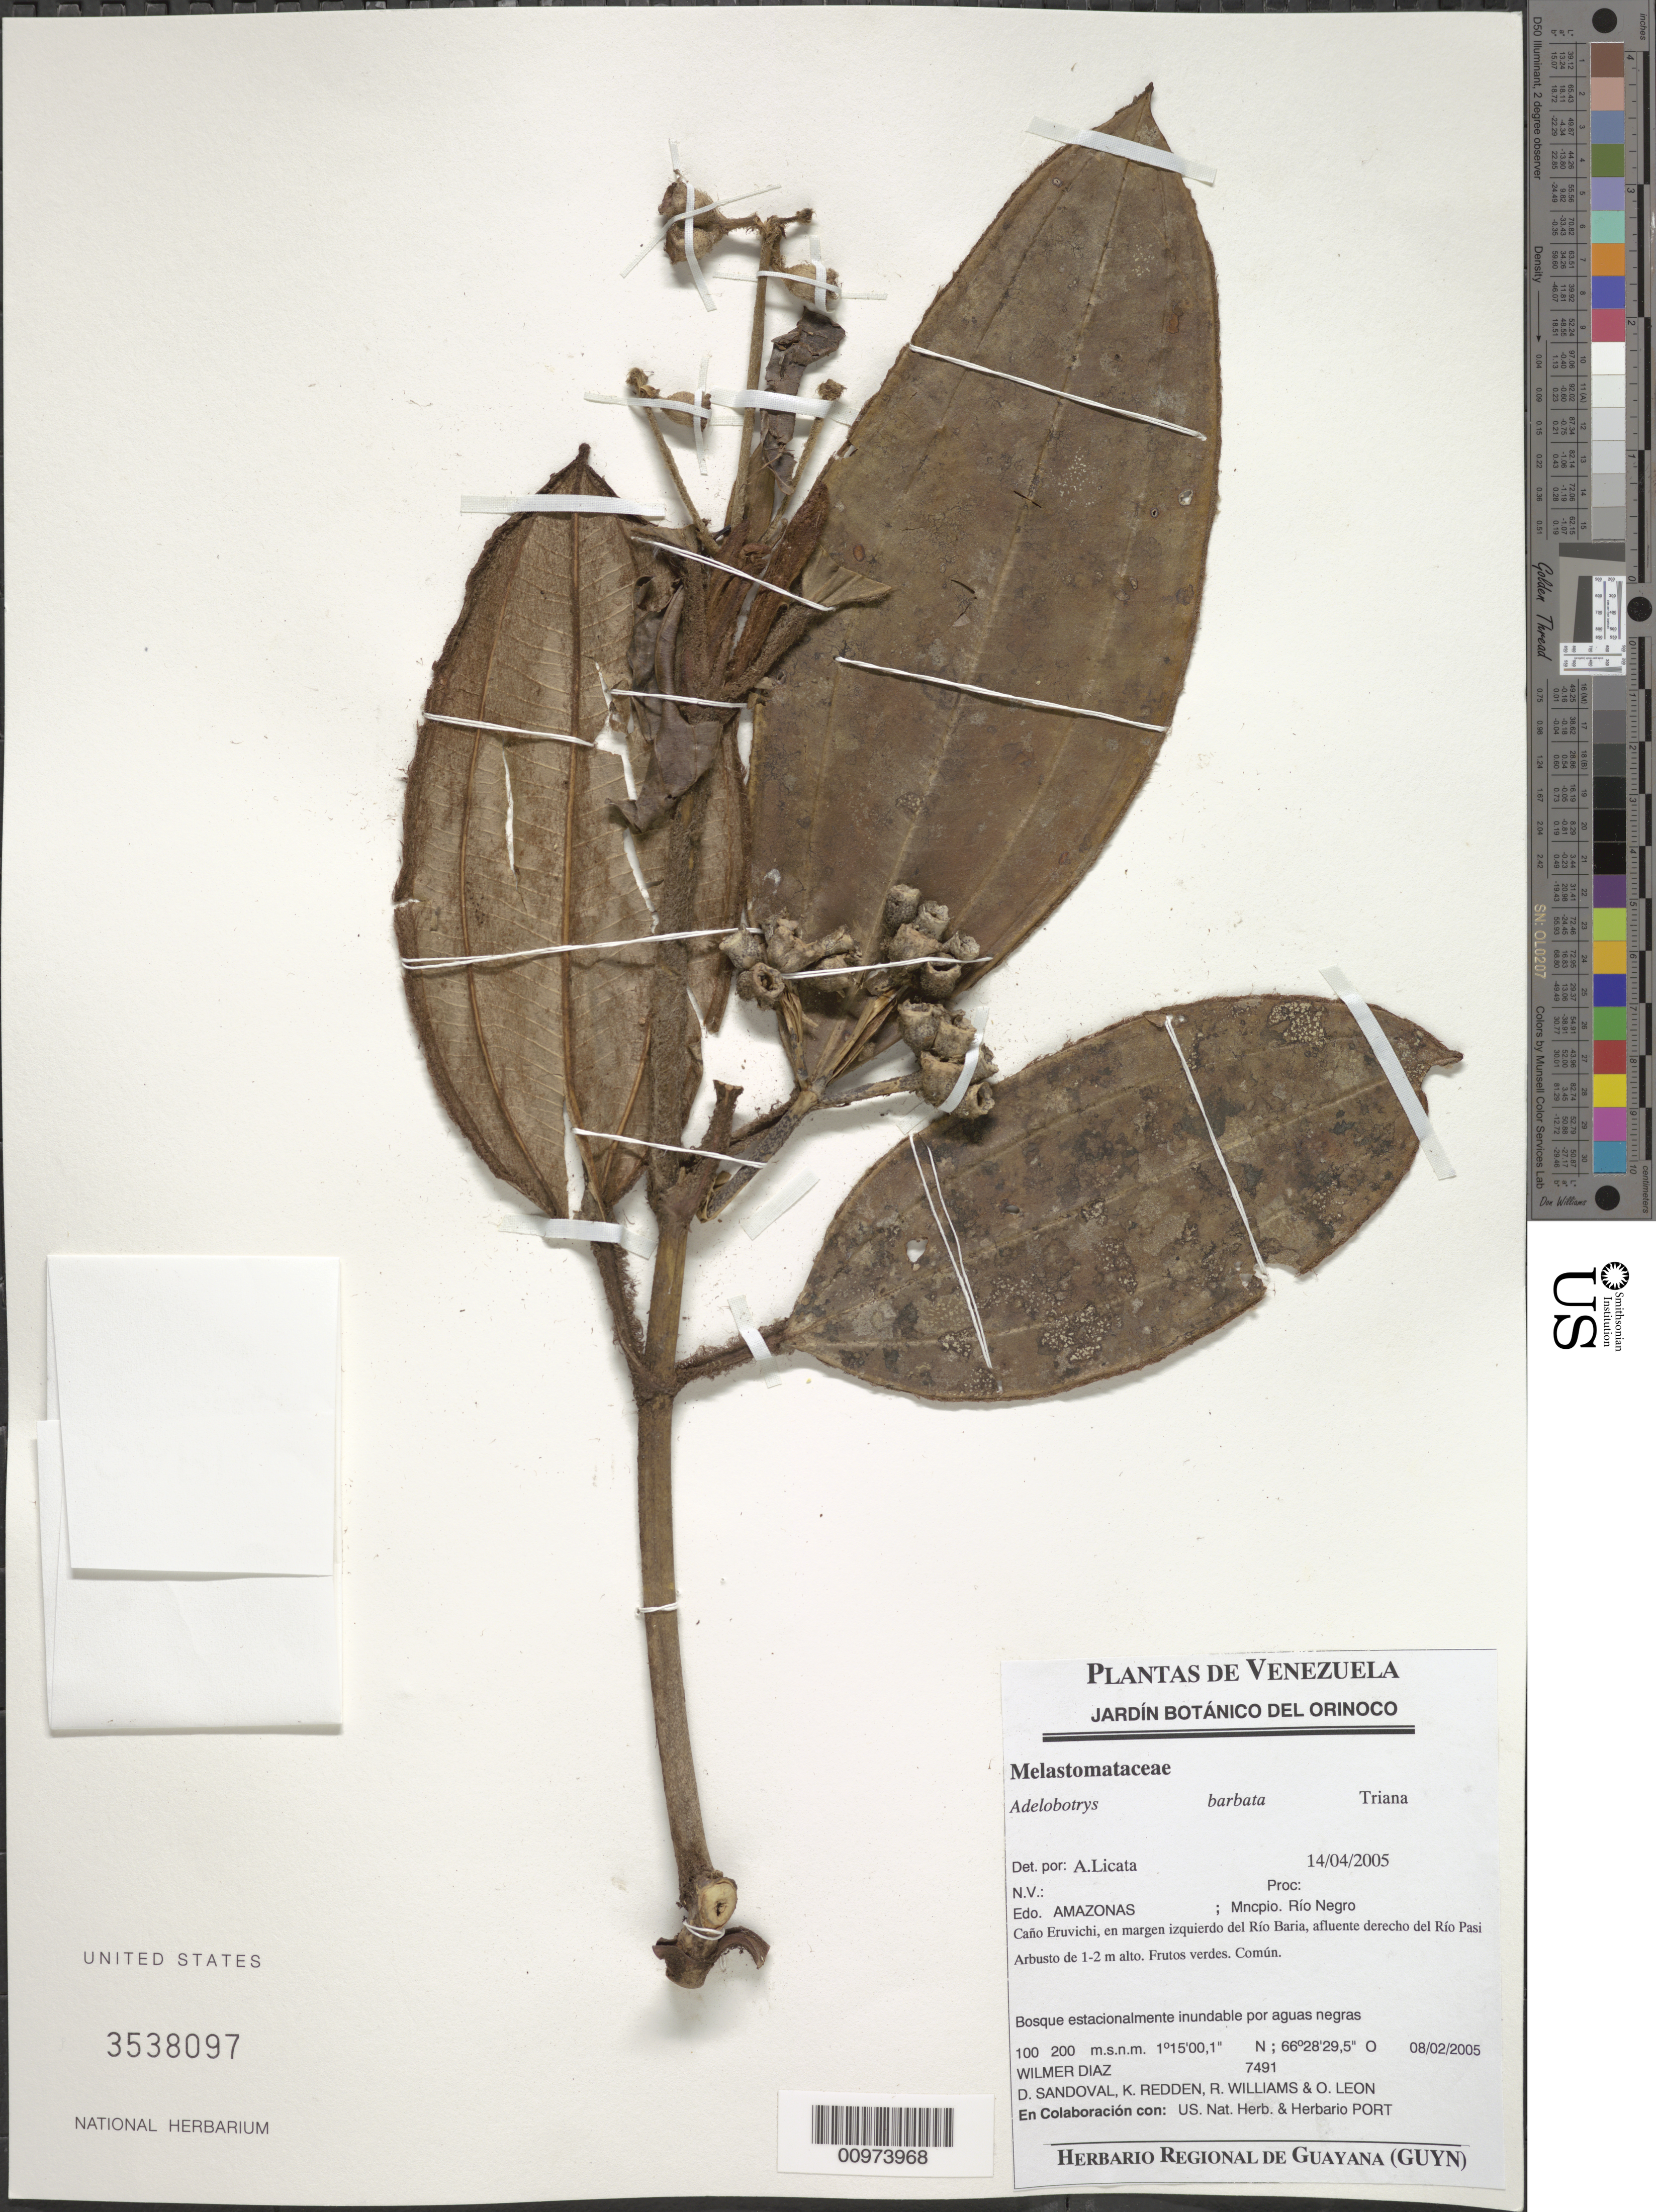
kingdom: Plantae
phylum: Tracheophyta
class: Magnoliopsida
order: Myrtales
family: Melastomataceae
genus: Adelobotrys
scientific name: Adelobotrys barbatus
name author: Triana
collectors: W. Díaz P., D. Sandoval, K. M. Redden, R. Williams & O. León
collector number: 7491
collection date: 2005-02-08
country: Venezuela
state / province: Amazonas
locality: Edo. Amazonas; Mncpio. Río Negro. Caño Eruvichi, en margen izquierdo del Río Baria, afluente derecho del Río Pasi.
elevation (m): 100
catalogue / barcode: US 3538097